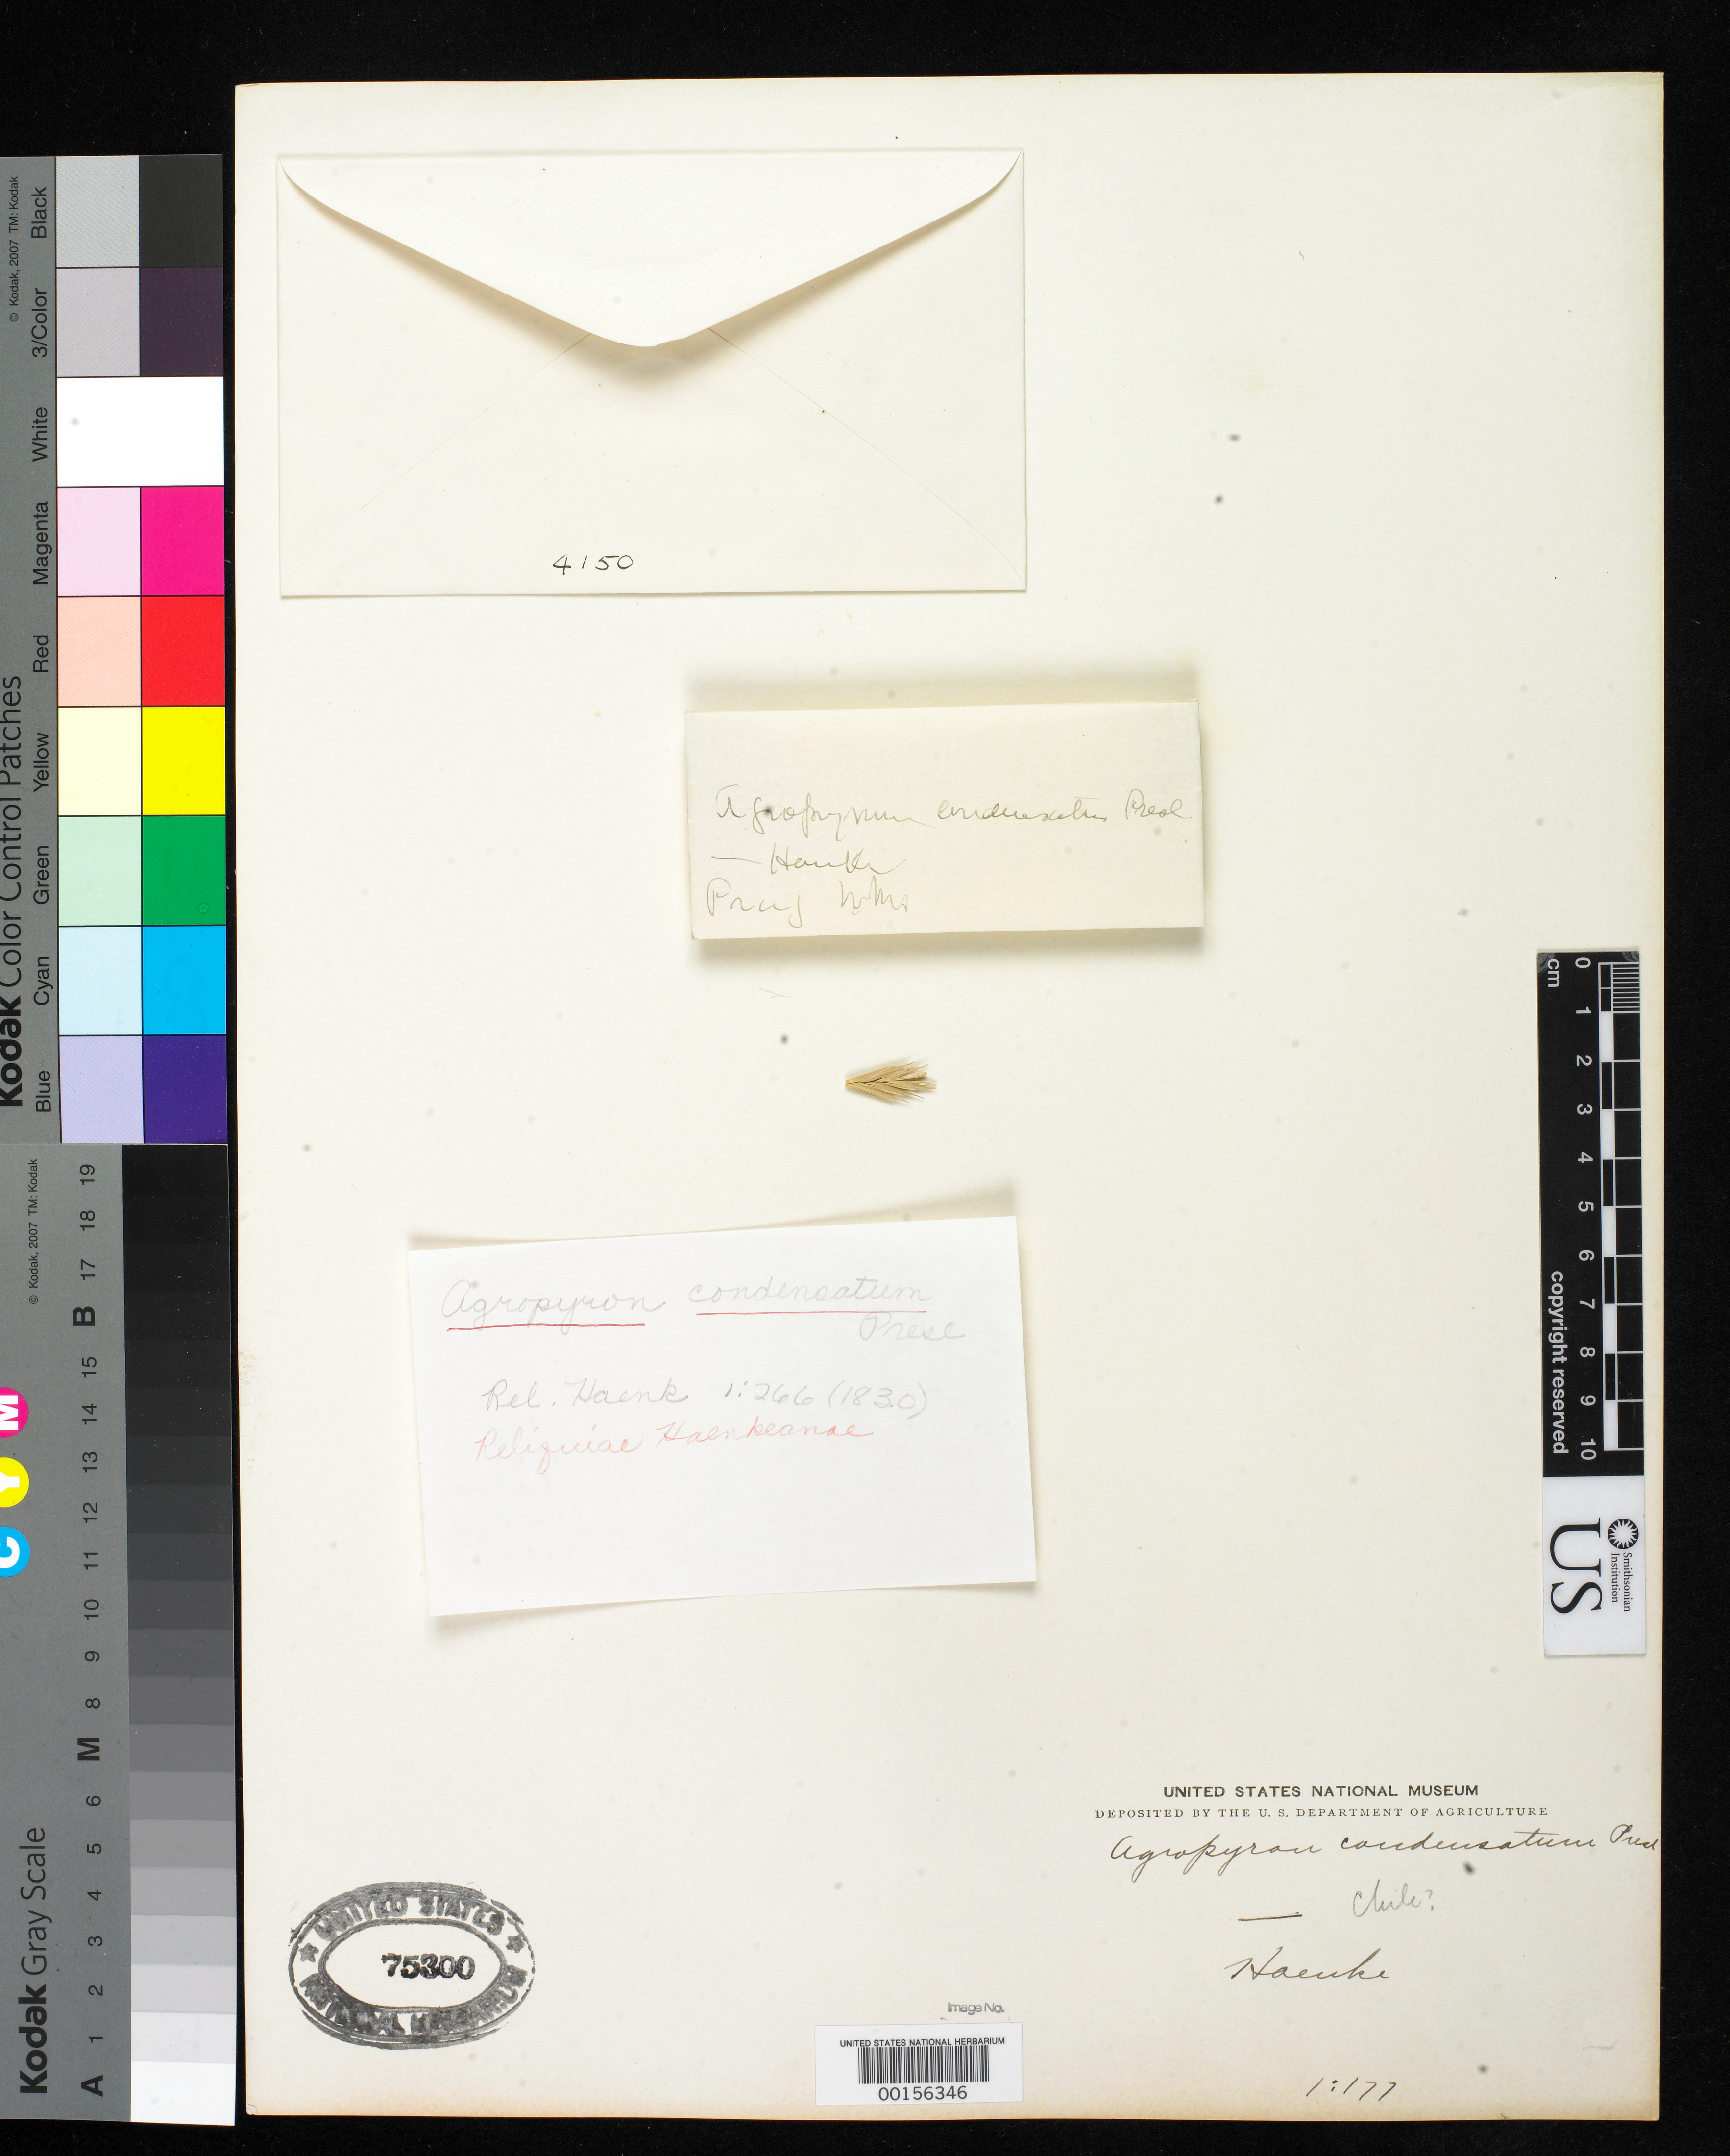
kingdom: Plantae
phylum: Tracheophyta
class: Liliopsida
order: Poales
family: Poaceae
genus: Agropyron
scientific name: Agropyron condensatum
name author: J. Presl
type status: Type Fragment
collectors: T. P. X. Haenke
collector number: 4150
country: Chile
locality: In cordilleris Chilensibus.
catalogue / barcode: US 75300